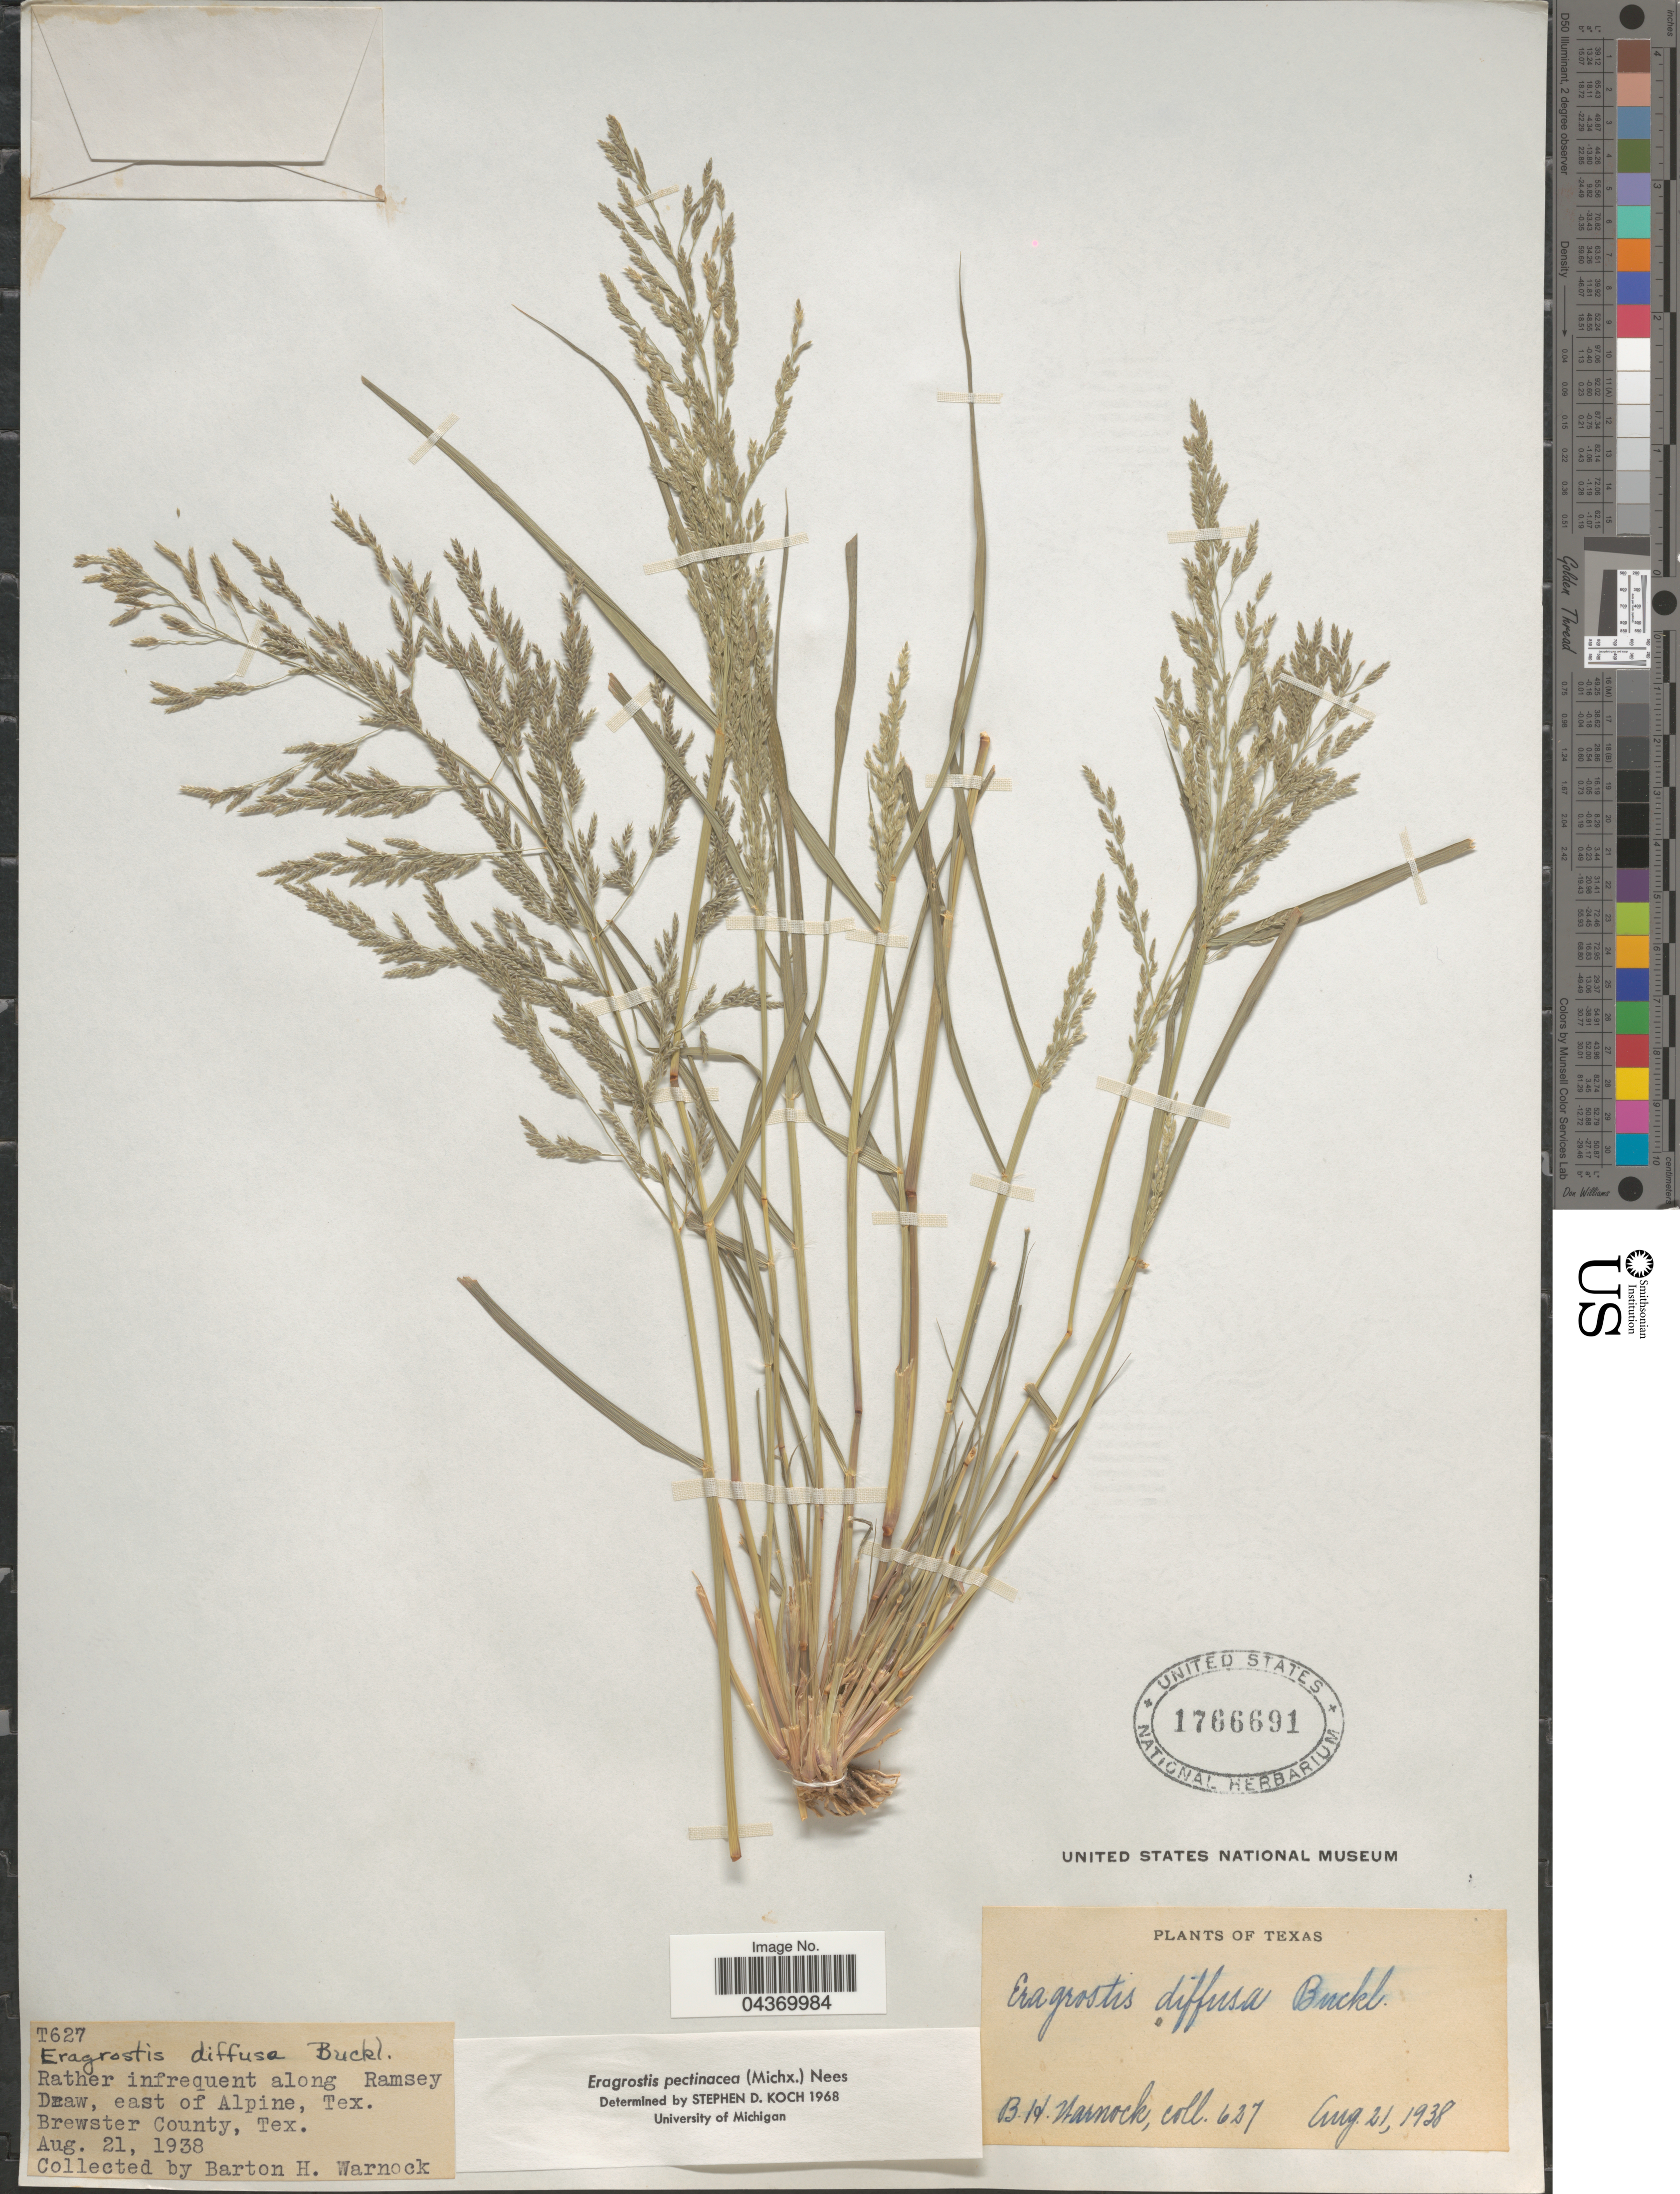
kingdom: Plantae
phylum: Tracheophyta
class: Liliopsida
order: Poales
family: Poaceae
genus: Eragrostis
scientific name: Eragrostis pectinacea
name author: (Michx.) Nees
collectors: B. H. Warnock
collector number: T627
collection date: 1938-08-21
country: United States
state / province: Texas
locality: Along Ramsey Draw, east of Alpine. Brewster County.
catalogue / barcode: US 1766691